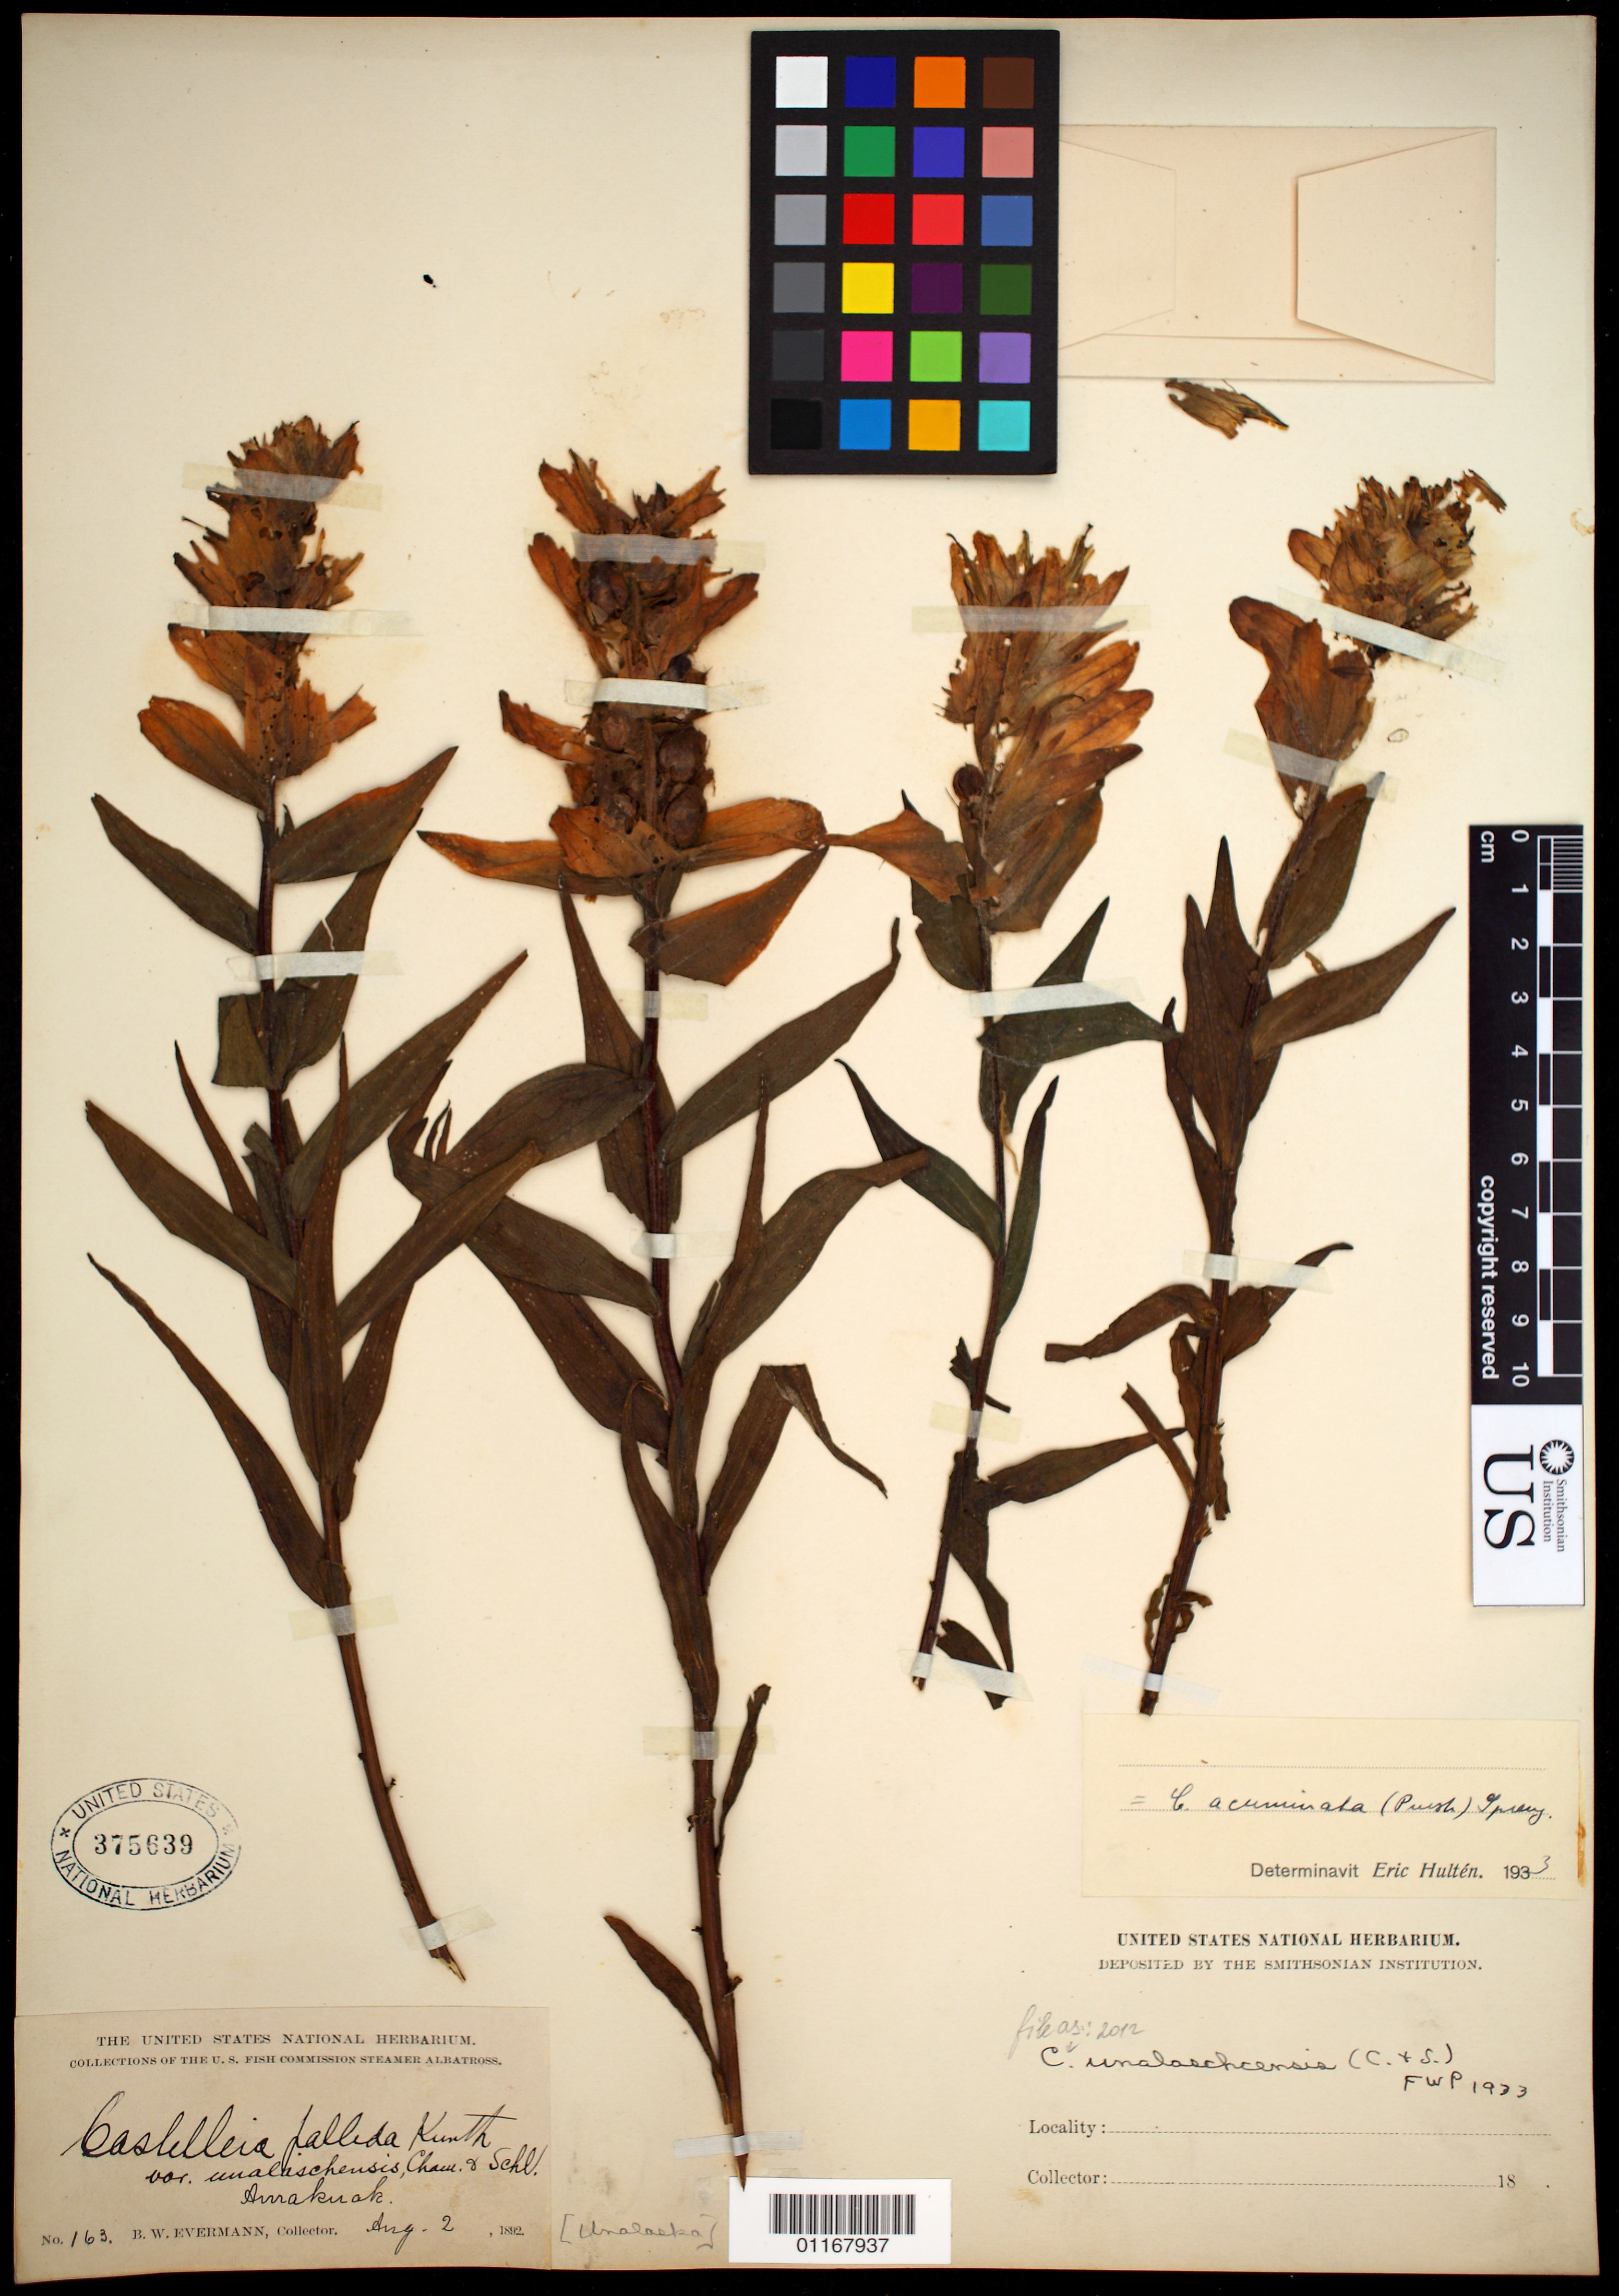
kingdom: Plantae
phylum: Tracheophyta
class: Magnoliopsida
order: Lamiales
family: Orobanchaceae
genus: Castilleja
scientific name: Castilleja unalaschcensis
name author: (Cham. & Schltdl.) Malte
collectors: B. W. Evermann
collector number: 163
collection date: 1892-08-02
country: United States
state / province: Alaska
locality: Amakuak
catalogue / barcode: US 375639